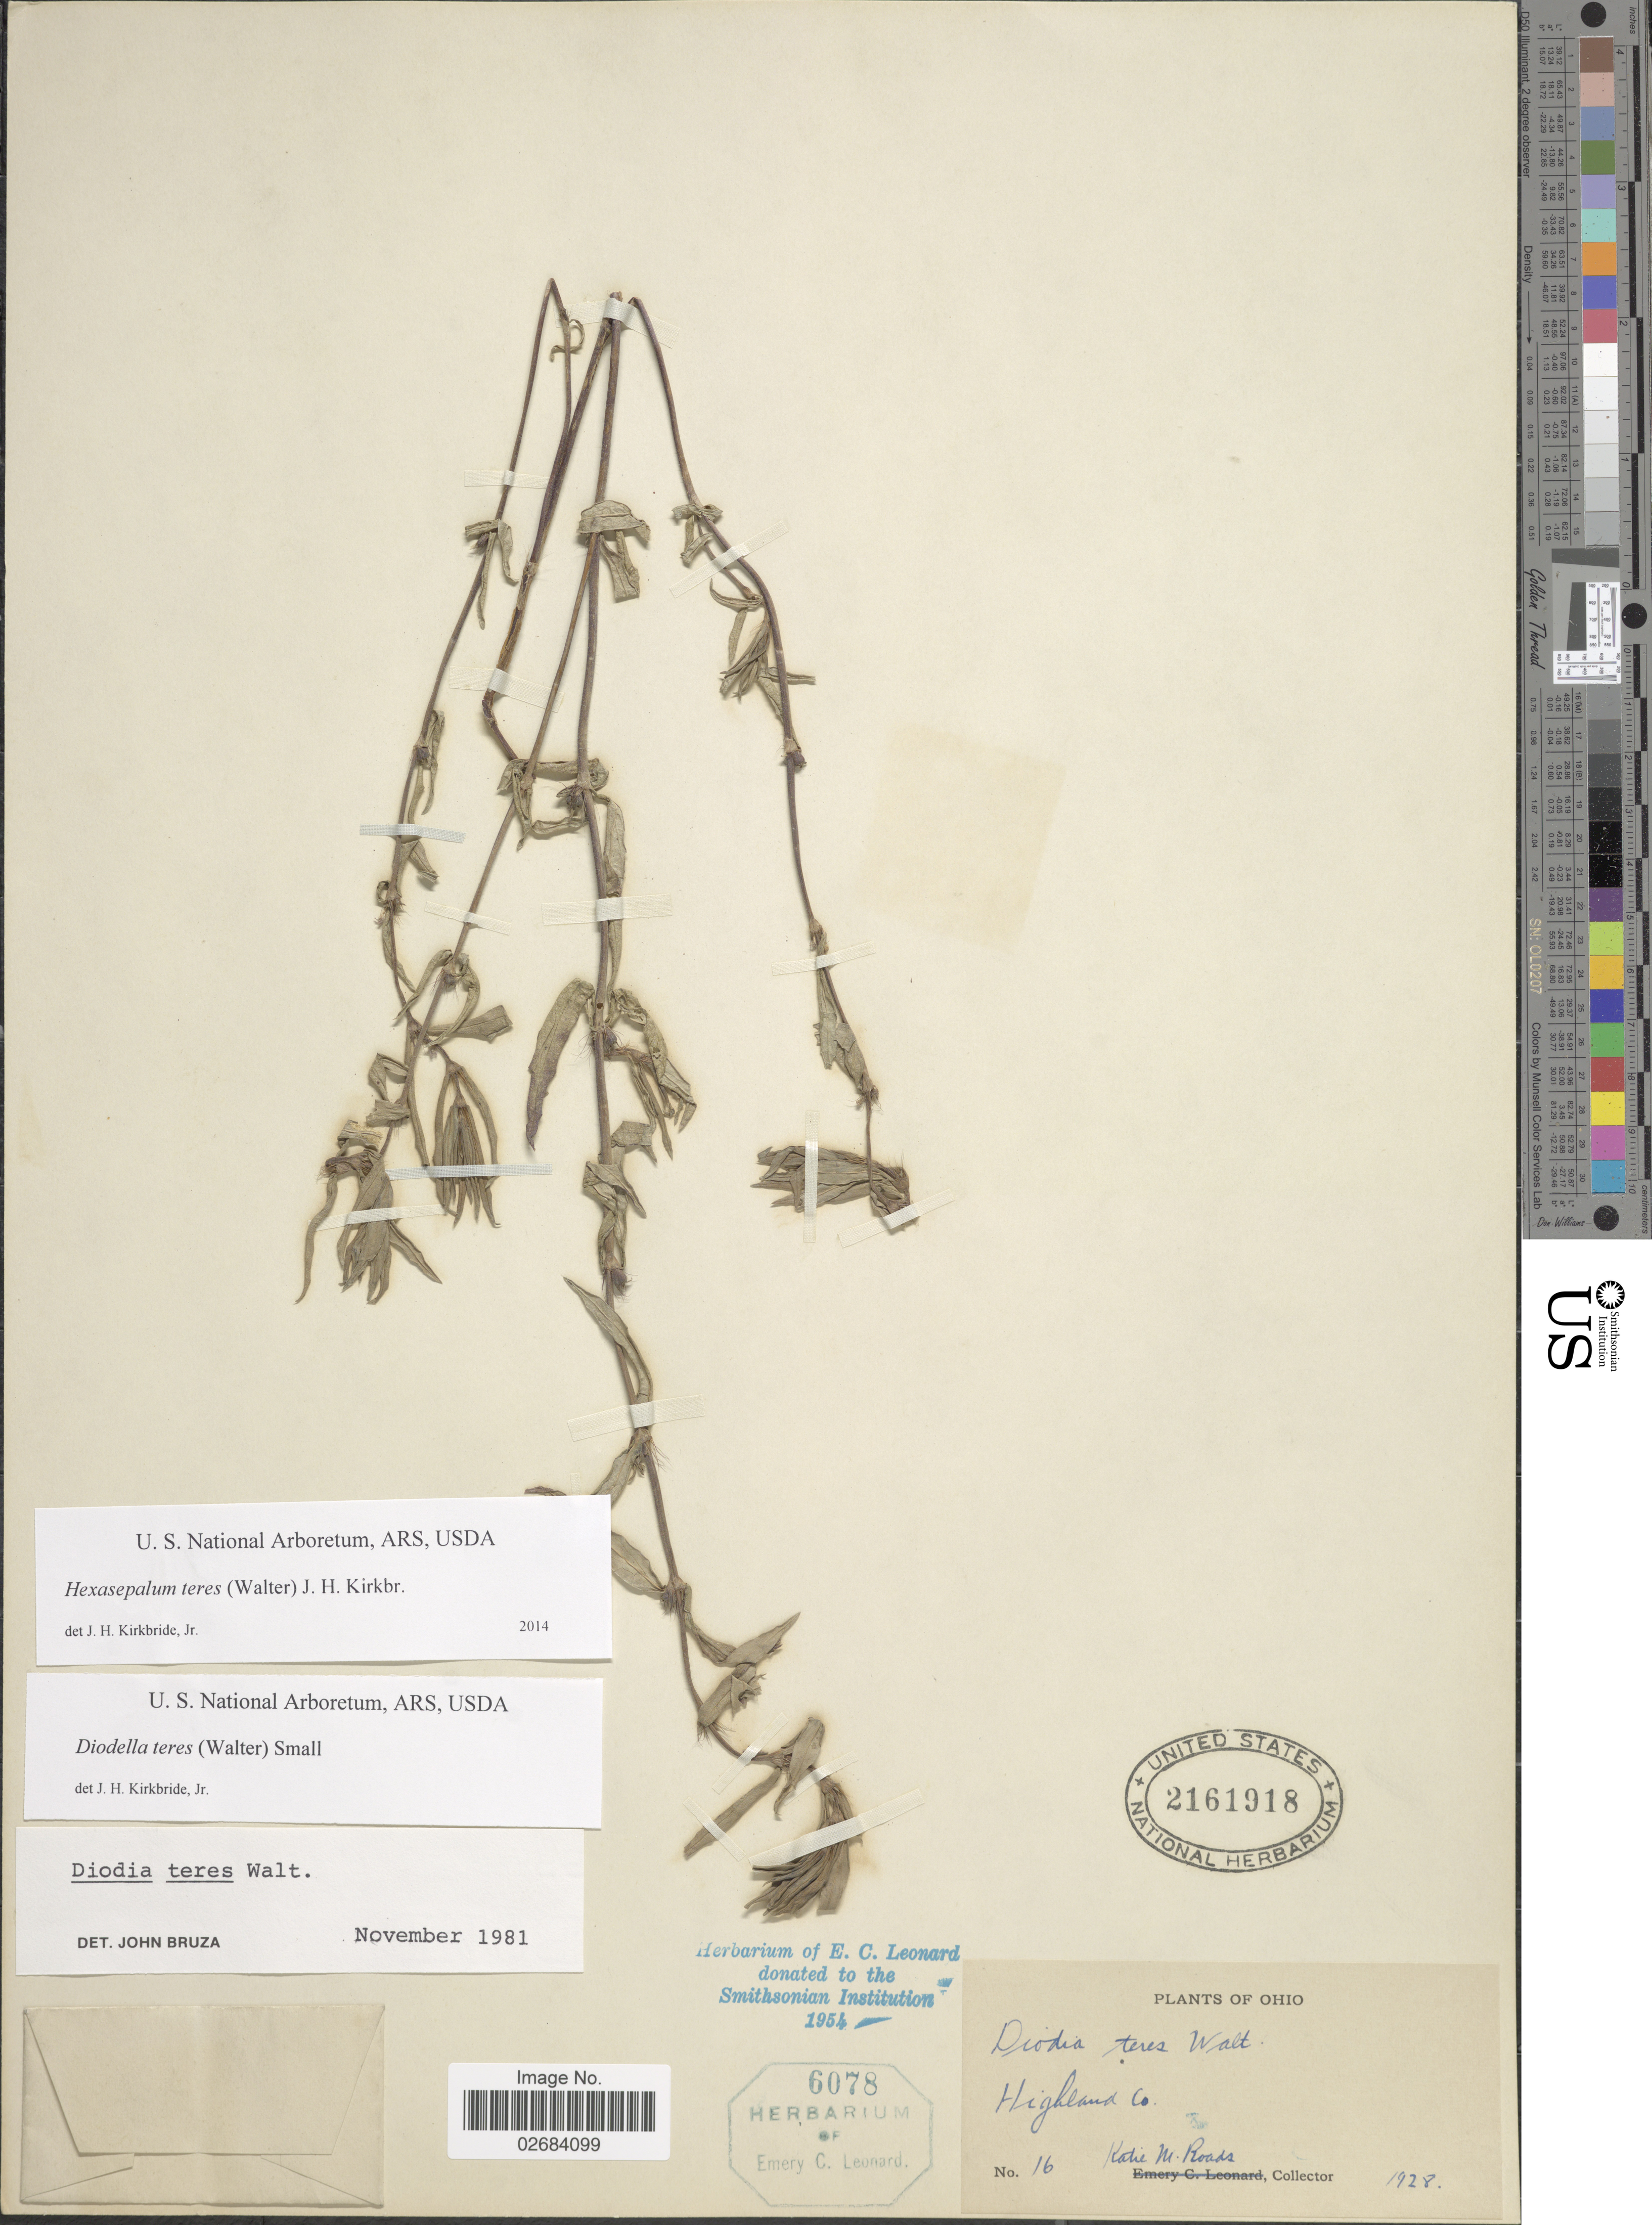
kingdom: Plantae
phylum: Tracheophyta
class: Magnoliopsida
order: Gentianales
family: Rubiaceae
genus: Diodia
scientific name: Diodia teres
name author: Walter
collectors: K. Roads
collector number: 16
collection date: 1928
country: United States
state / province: Ohio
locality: Highland Co.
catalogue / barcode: US 216918